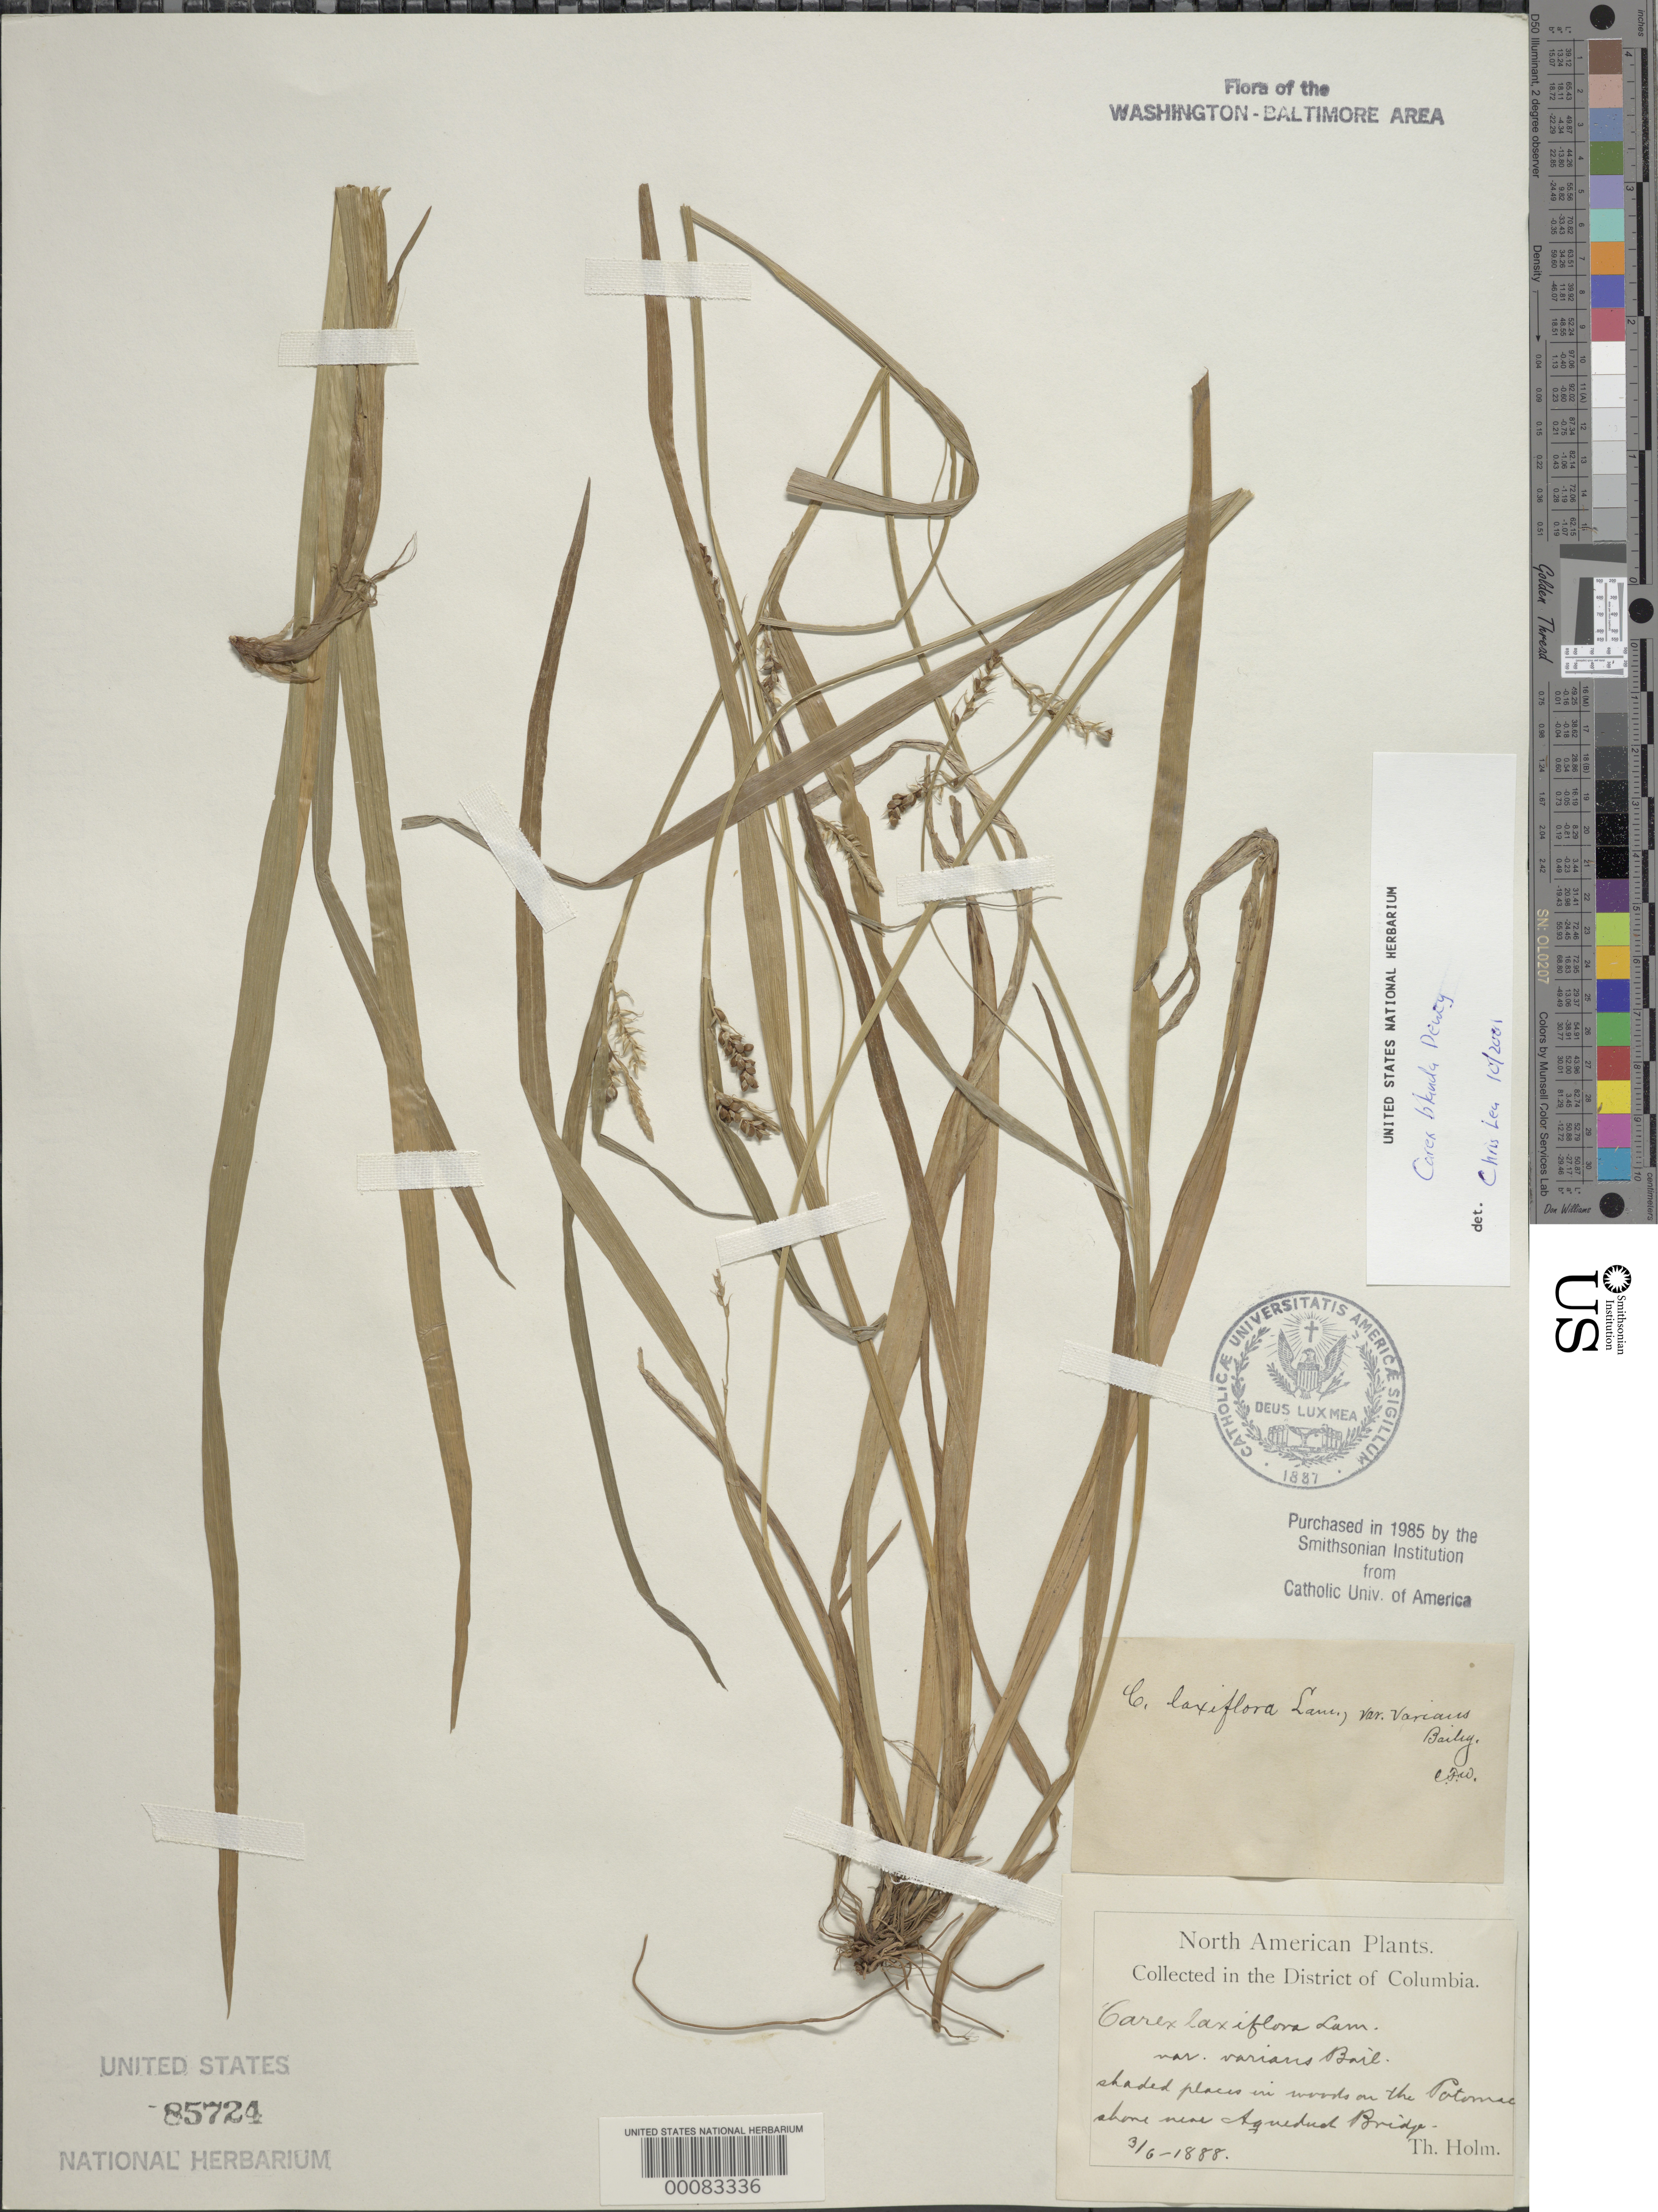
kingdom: Plantae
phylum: Tracheophyta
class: Liliopsida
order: Poales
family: Cyperaceae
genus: Carex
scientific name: Carex blanda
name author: Dewey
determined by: Lea, C.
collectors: T. Holm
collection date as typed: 03 Jun 1888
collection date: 1888-06-03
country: United States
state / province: Virginia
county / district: Fairfax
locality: Near Aqueduct Bridge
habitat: Shaded woods potomac shore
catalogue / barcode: US 83724